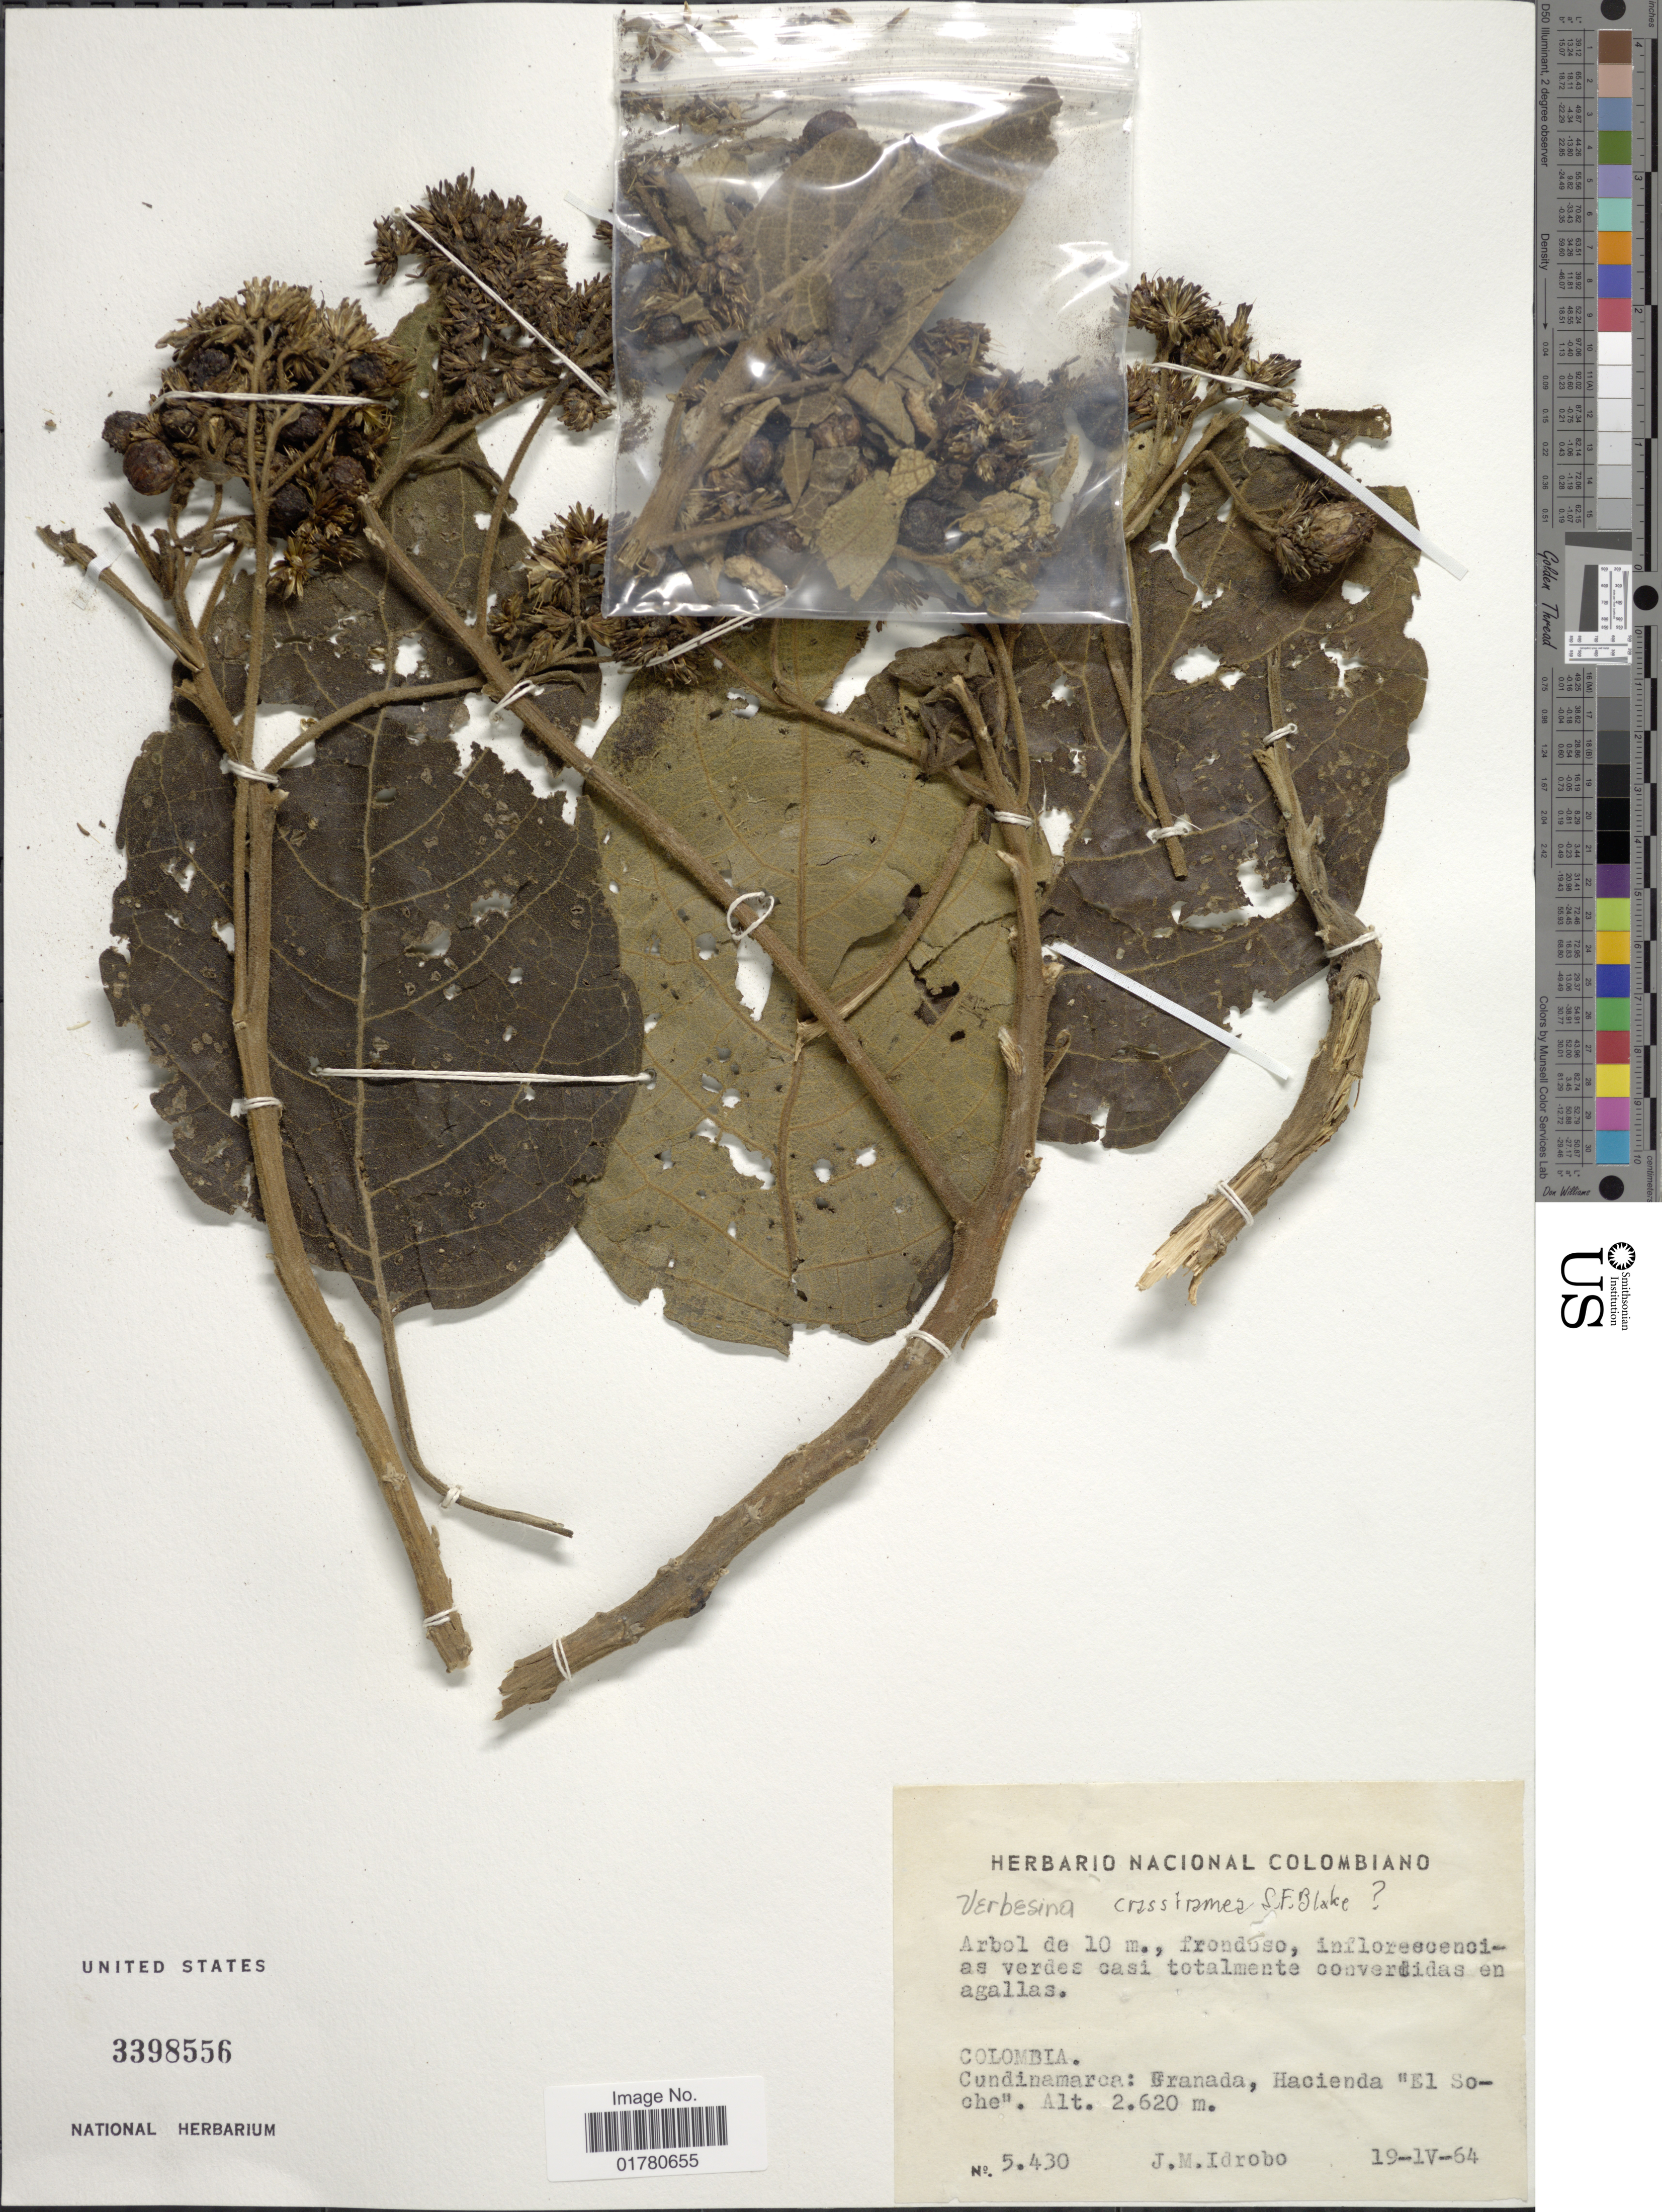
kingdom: Plantae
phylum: Tracheophyta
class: Magnoliopsida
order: Asterales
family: Asteraceae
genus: Verbesina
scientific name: Verbesina crassiramea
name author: S.F. Blake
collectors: J. M. Idrobo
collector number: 5430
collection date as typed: Transcribed d/m/y: 19/4/64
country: Colombia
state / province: Cundinamarca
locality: Granada, Hacienda 'El Soche'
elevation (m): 2620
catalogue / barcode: US 3398556